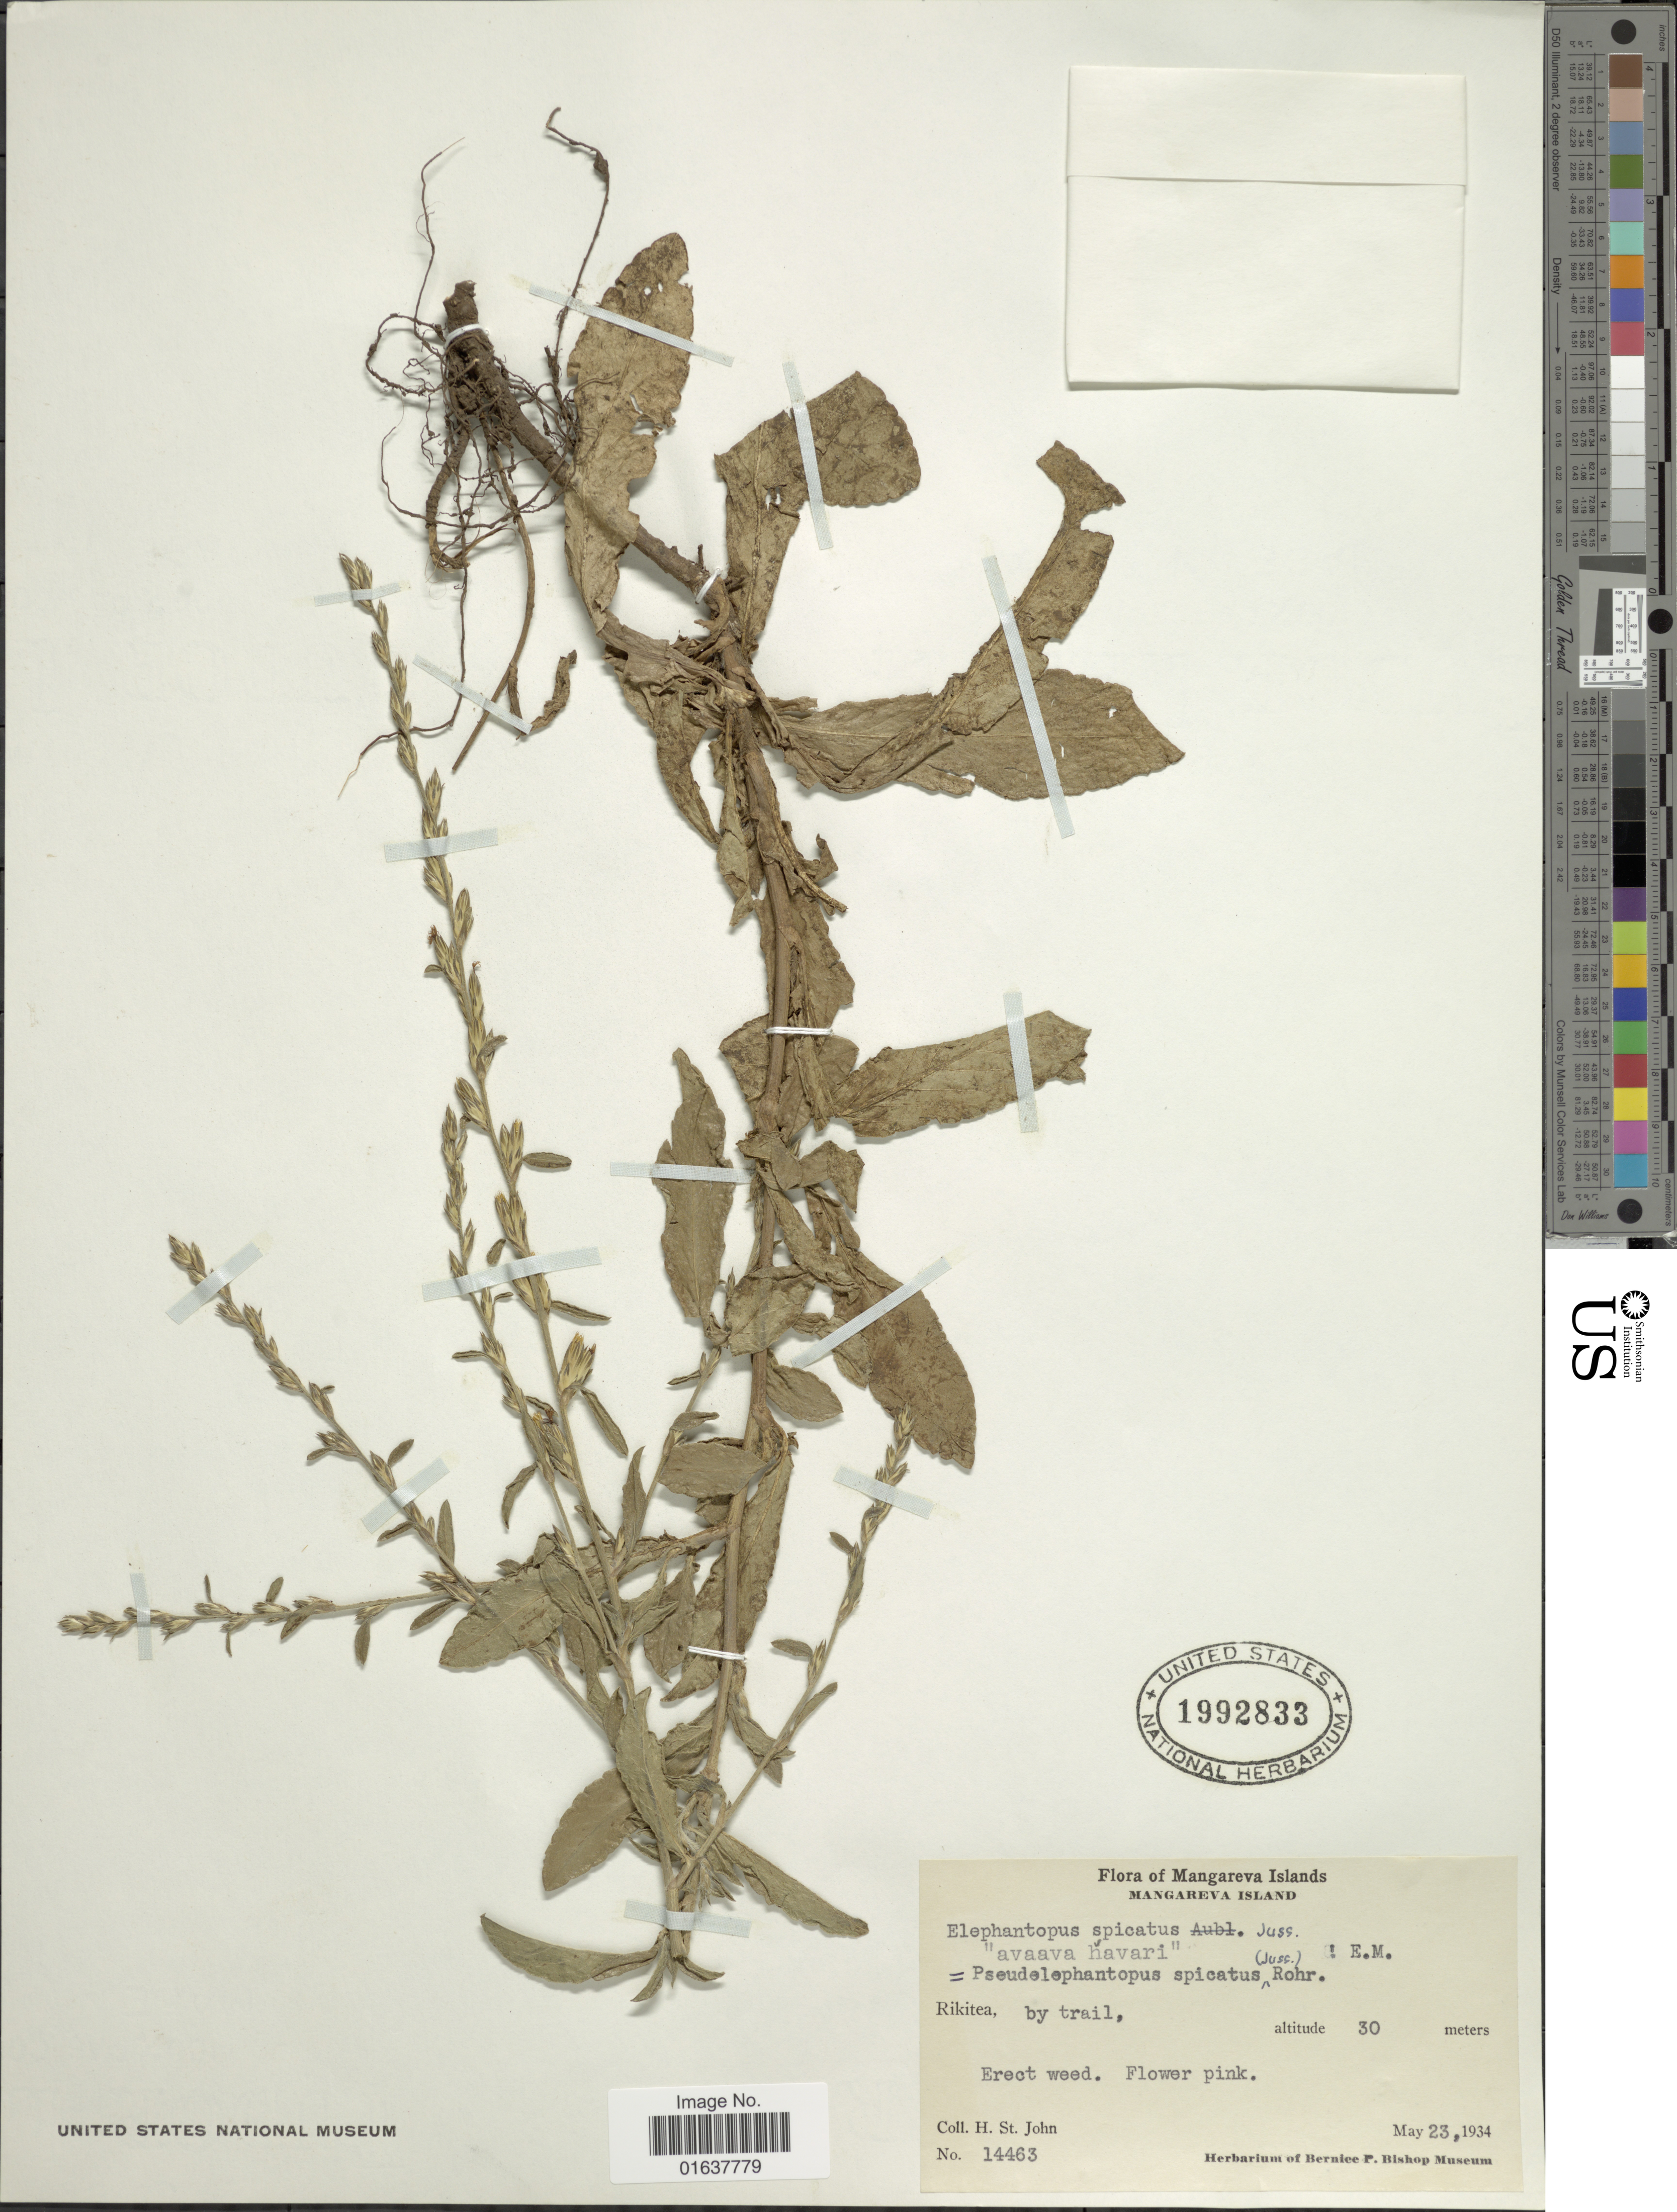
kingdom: Plantae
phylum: Tracheophyta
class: Magnoliopsida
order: Asterales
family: Asteraceae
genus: Pseudelephantopus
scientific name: Pseudelephantopus spicatus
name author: (Juss. ex Aubl.) C.F. Baker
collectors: H. St. John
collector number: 14463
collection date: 1934-05-23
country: French Polynesia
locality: Mangareva Island. Rikitea, by trail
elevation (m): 30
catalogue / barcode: US 1992833